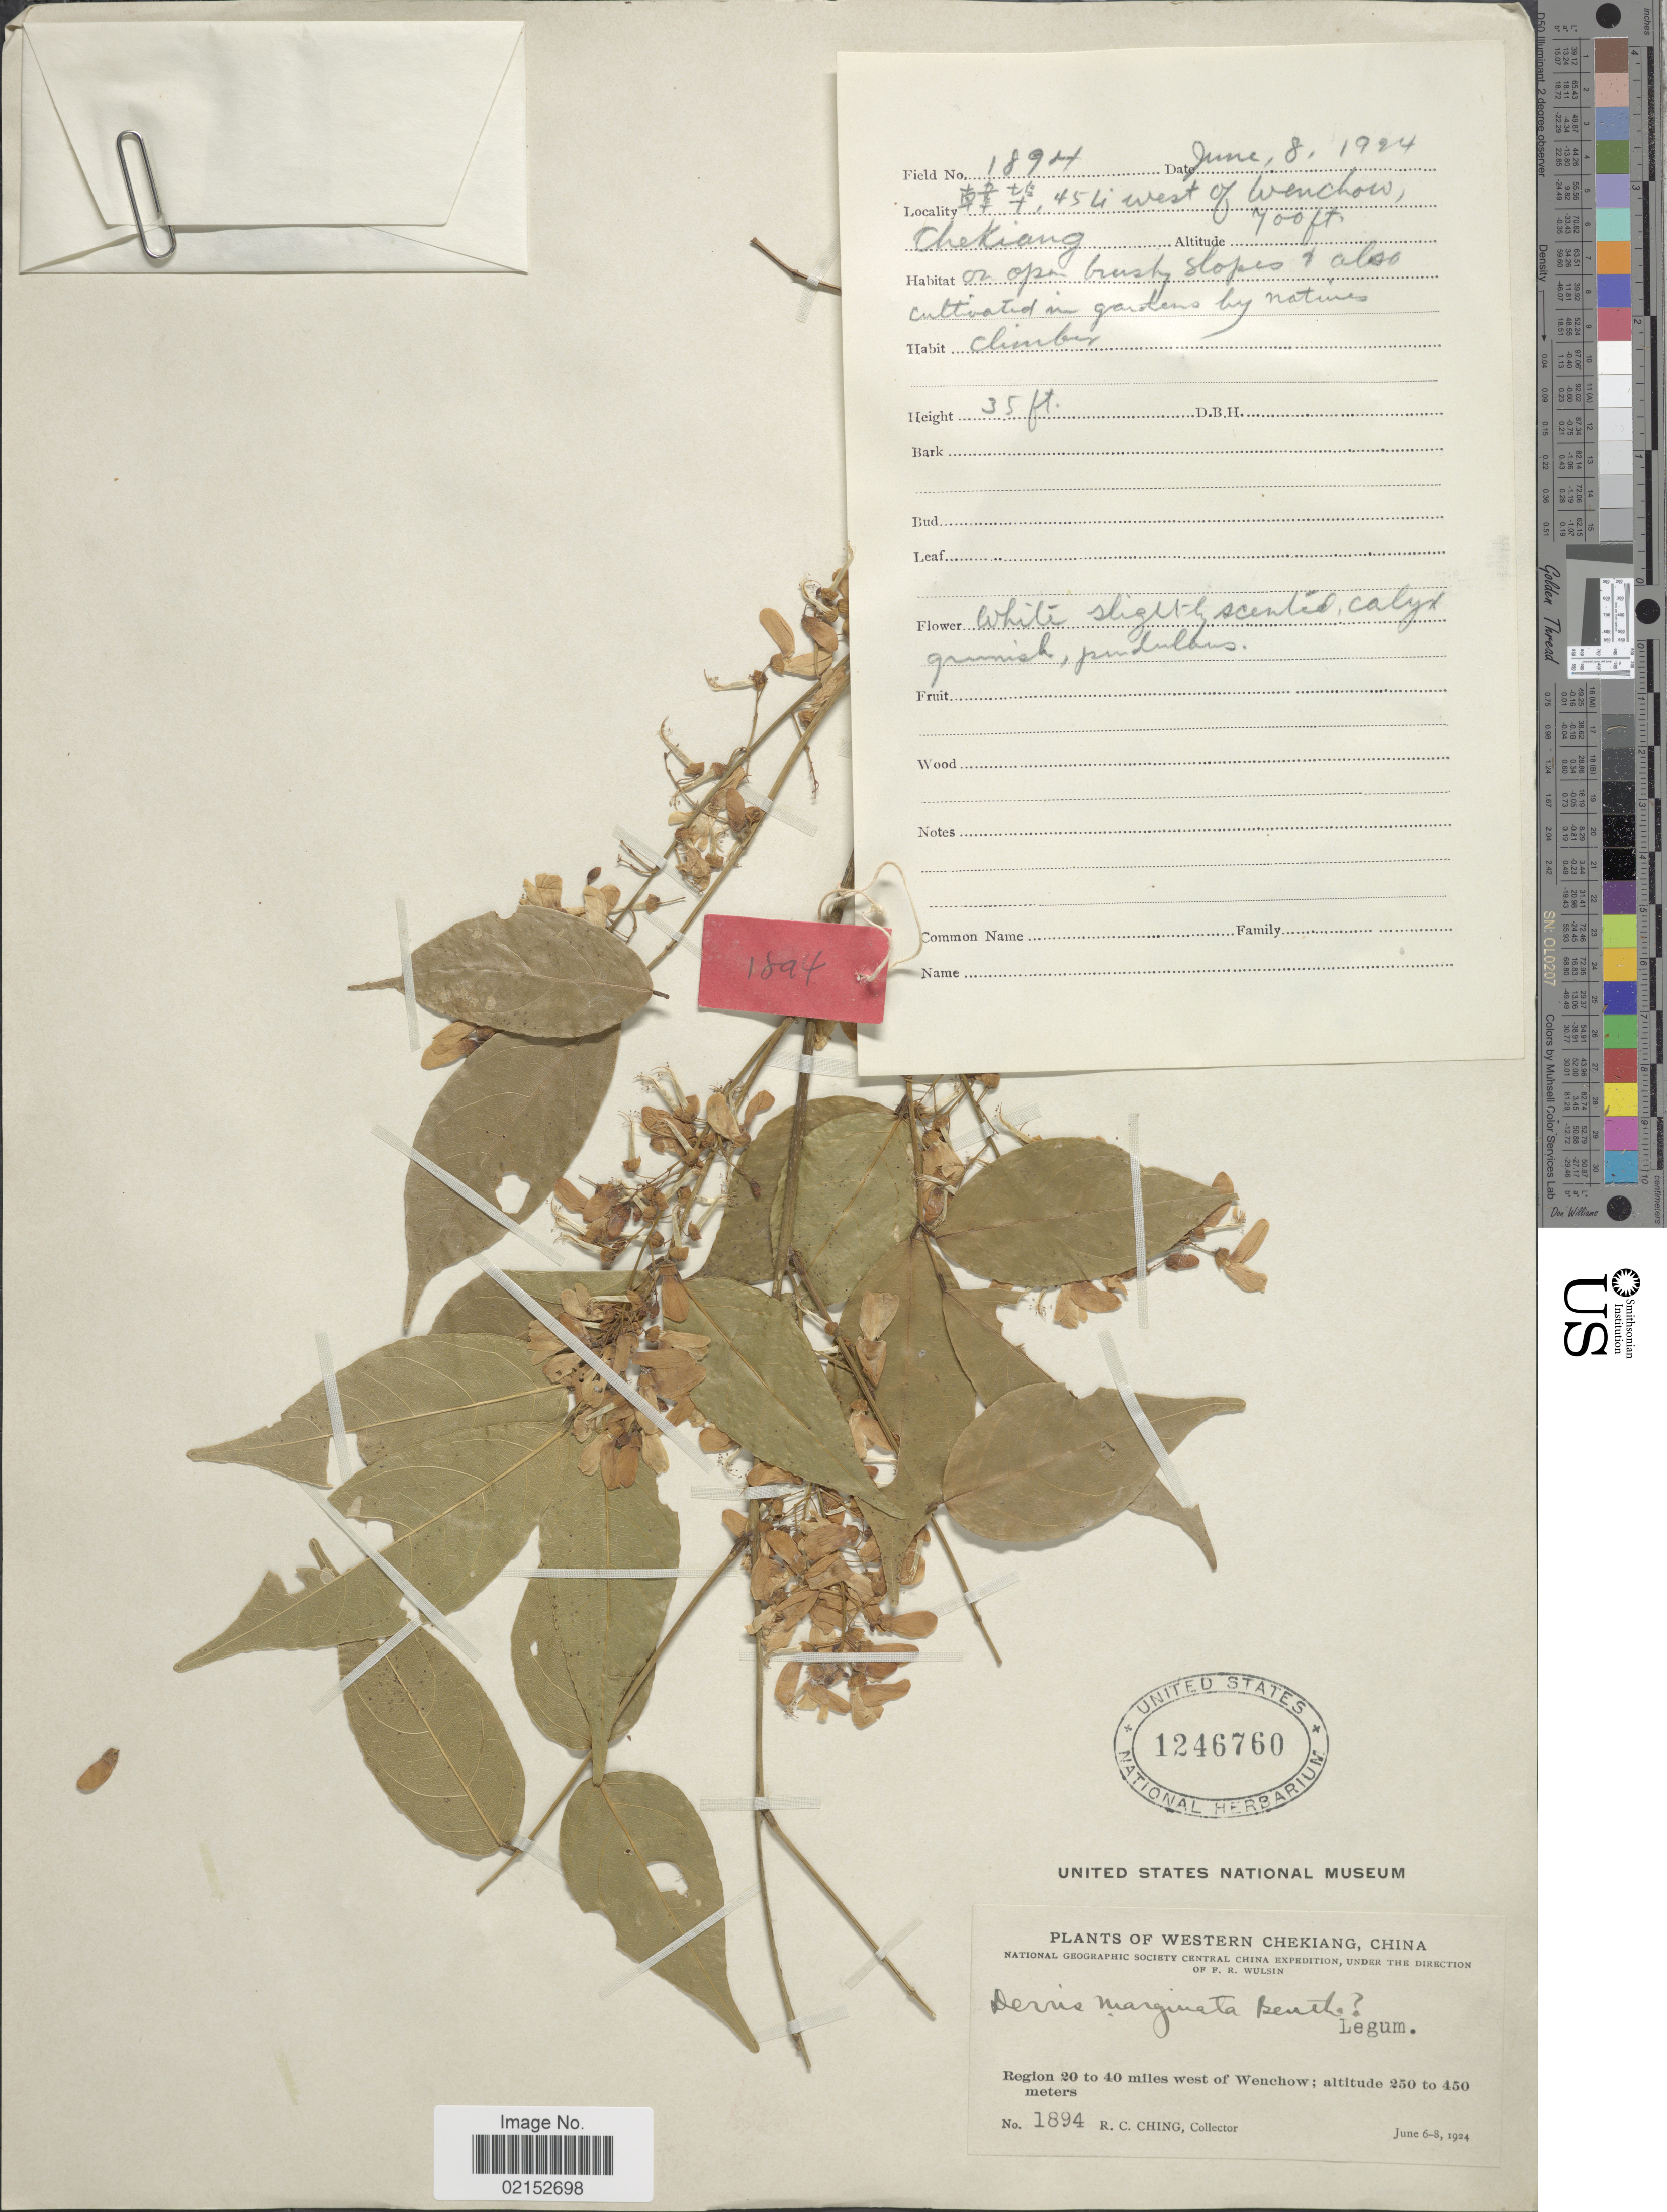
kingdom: Plantae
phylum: Tracheophyta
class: Magnoliopsida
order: Fabales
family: Fabaceae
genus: Derris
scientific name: Derris marginata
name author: (Roxb.) Benth.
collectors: R. C. Ching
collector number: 1894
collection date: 1924-06-08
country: China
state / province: Zhejiang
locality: Western Chekiang, region 20 to 40 miles west of Wenchow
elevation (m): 250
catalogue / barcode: US 1246760